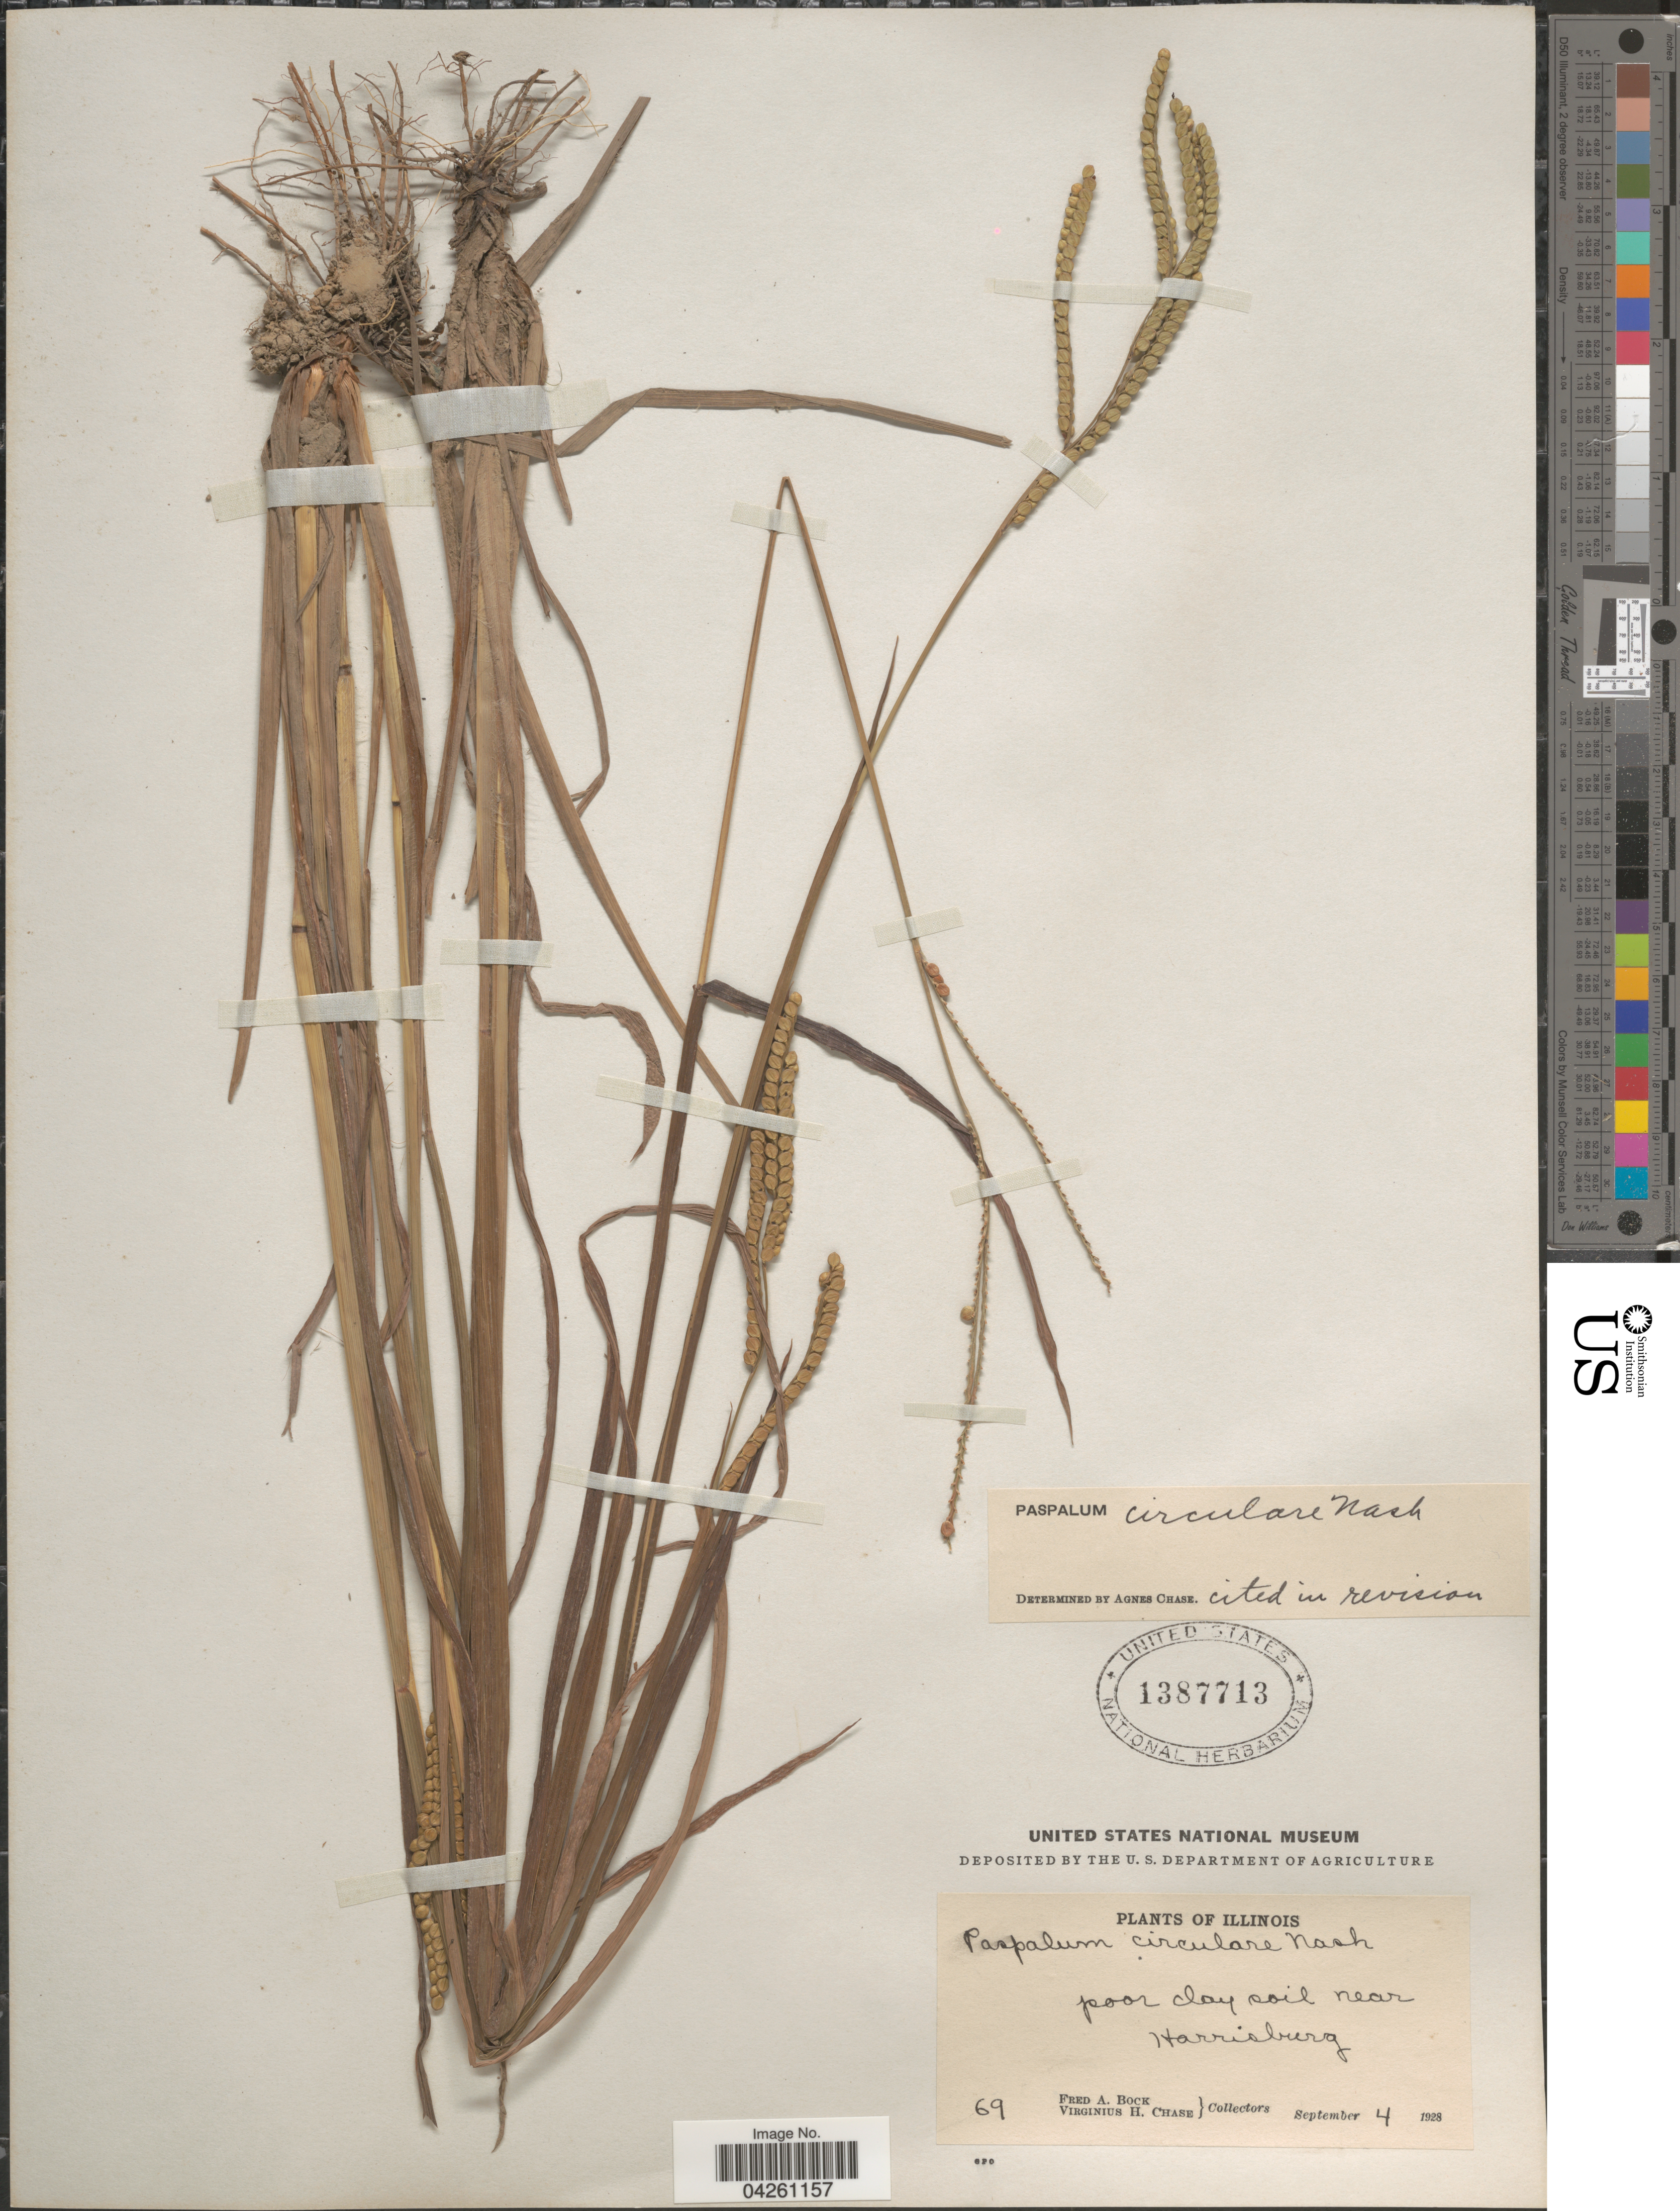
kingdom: Plantae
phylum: Tracheophyta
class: Liliopsida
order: Poales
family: Poaceae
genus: Paspalum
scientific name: Paspalum circulare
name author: Nash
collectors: F. Bock & V. H. Chase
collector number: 69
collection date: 1928-09-04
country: United States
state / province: Illinois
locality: Poor clay soil near Harrisburg.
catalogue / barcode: US 1387713